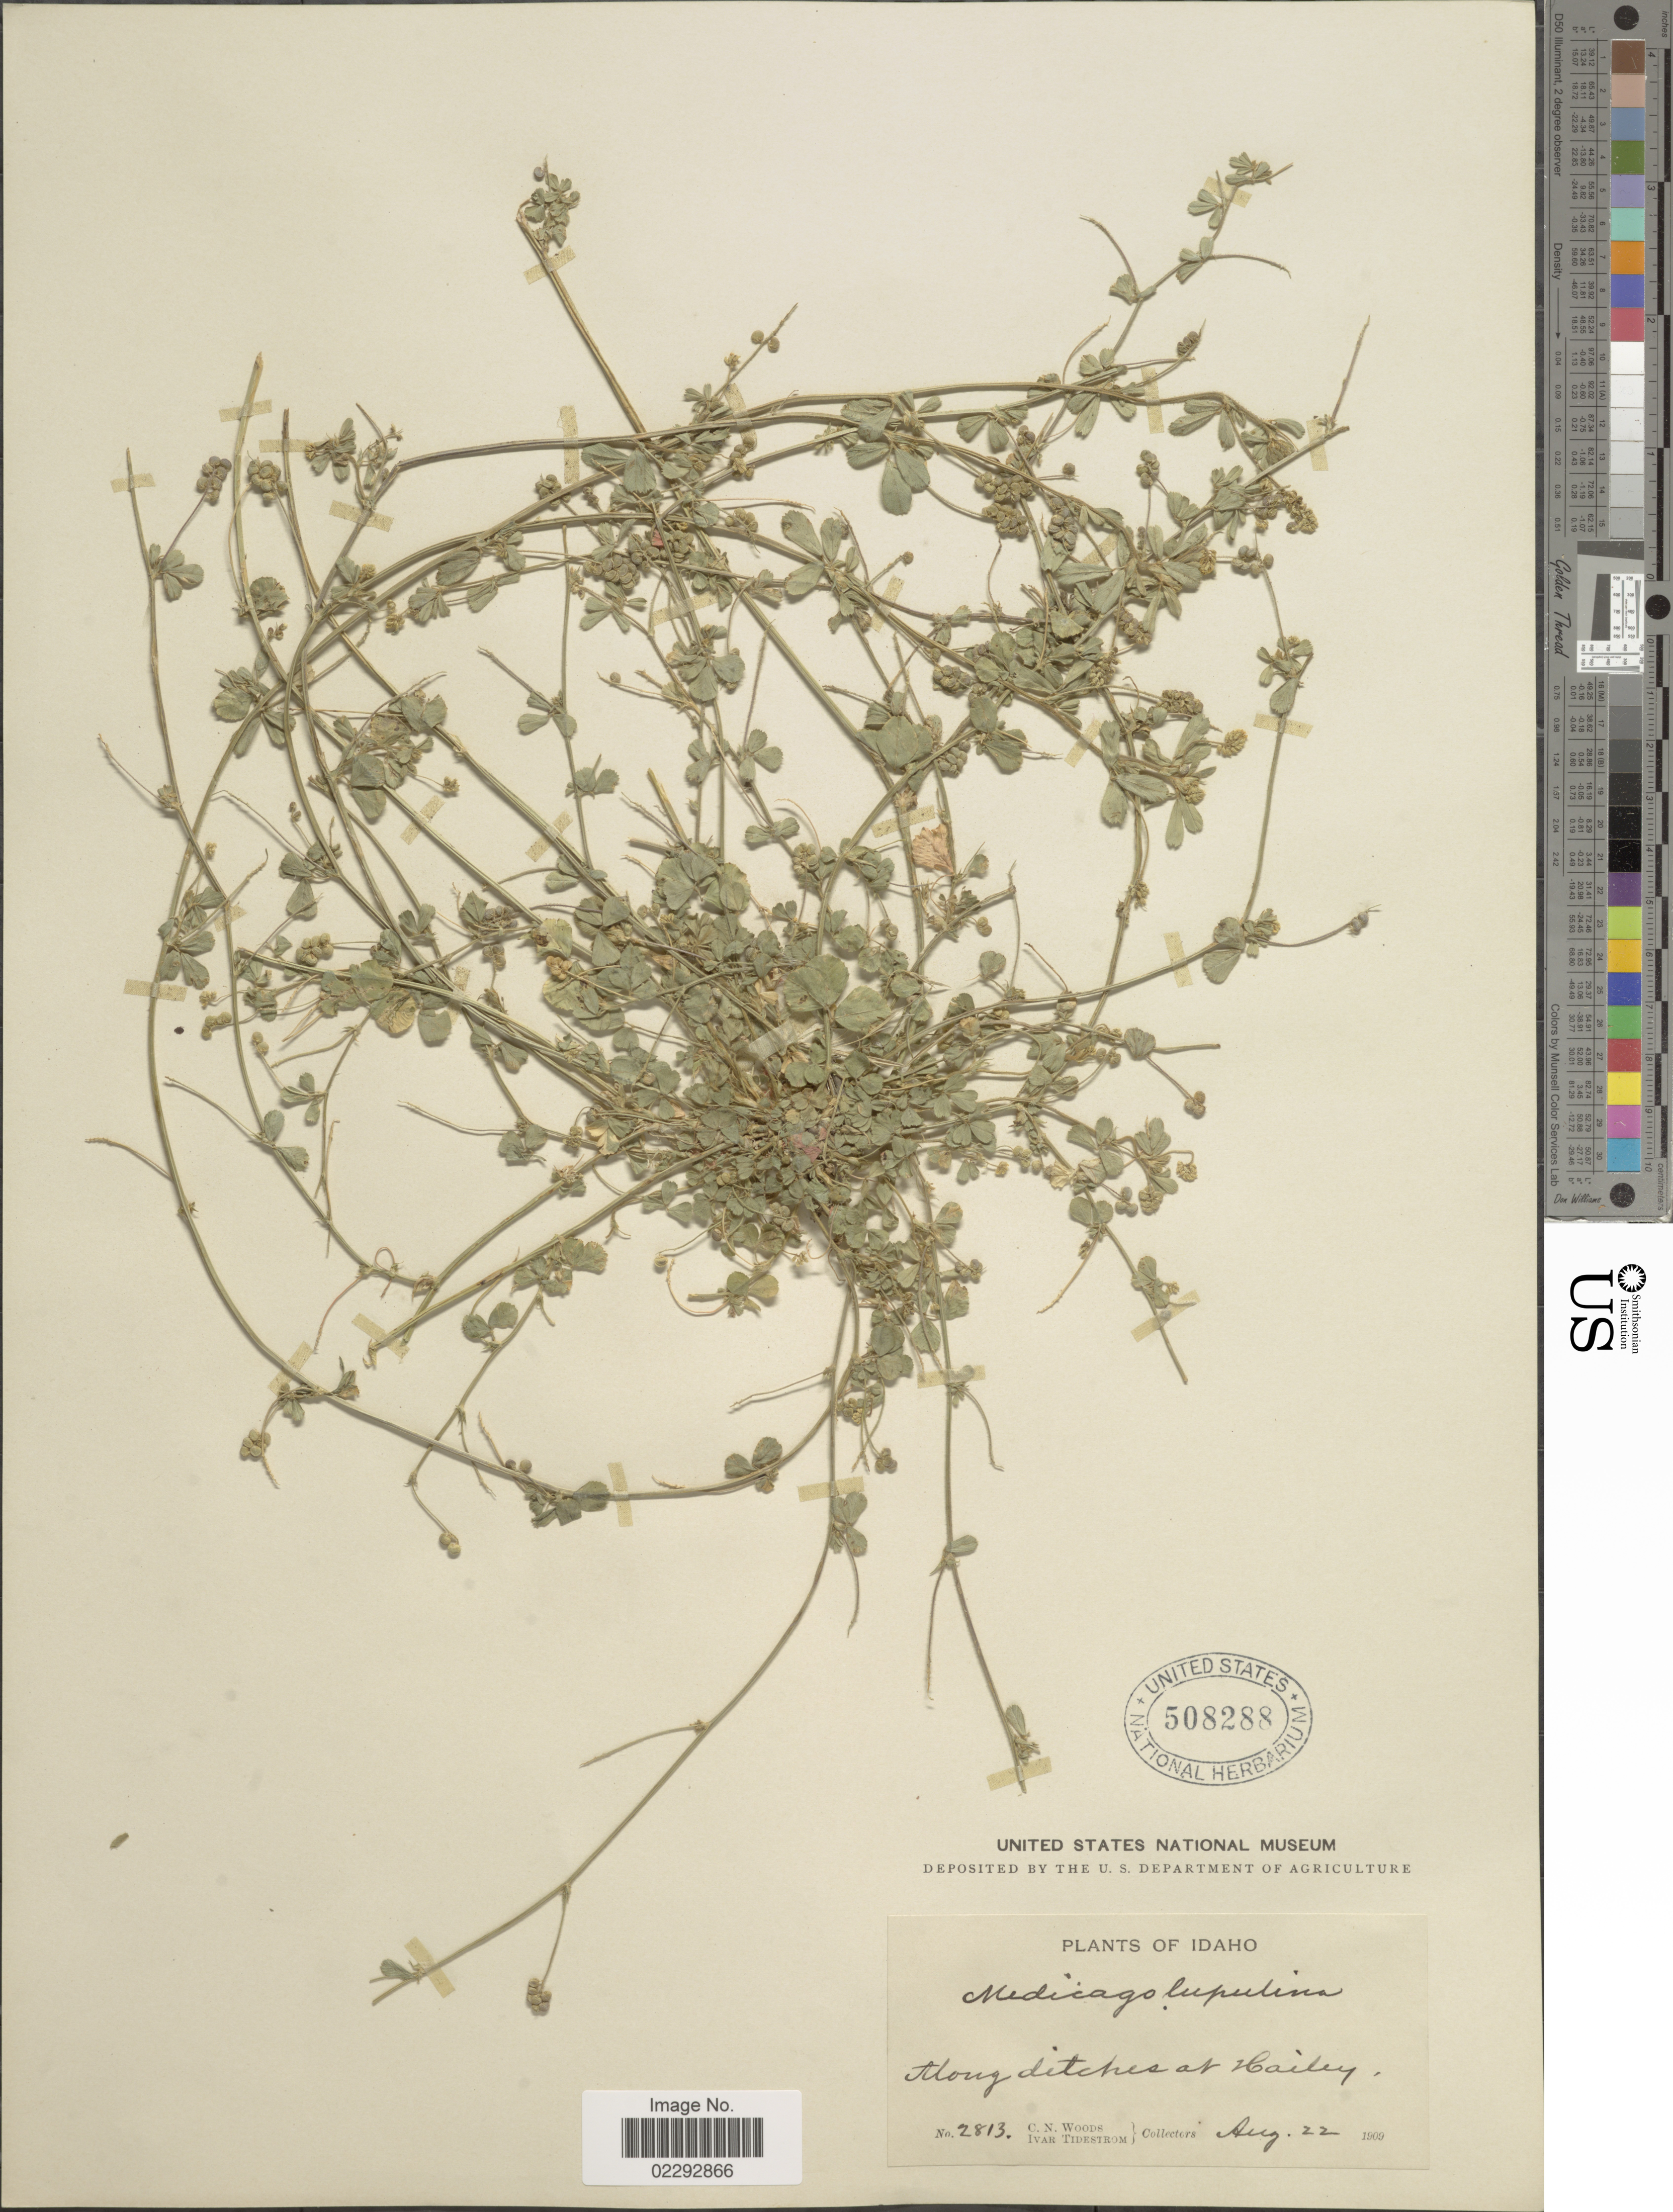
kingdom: Plantae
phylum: Tracheophyta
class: Magnoliopsida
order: Fabales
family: Fabaceae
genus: Medicago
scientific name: Medicago lupulina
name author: L.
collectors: C. Woods & I. F. Tidestrom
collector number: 2813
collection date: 1909-08-22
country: United States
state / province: Idaho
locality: Idaho, Along ditches at Hailey.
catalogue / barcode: US 508288